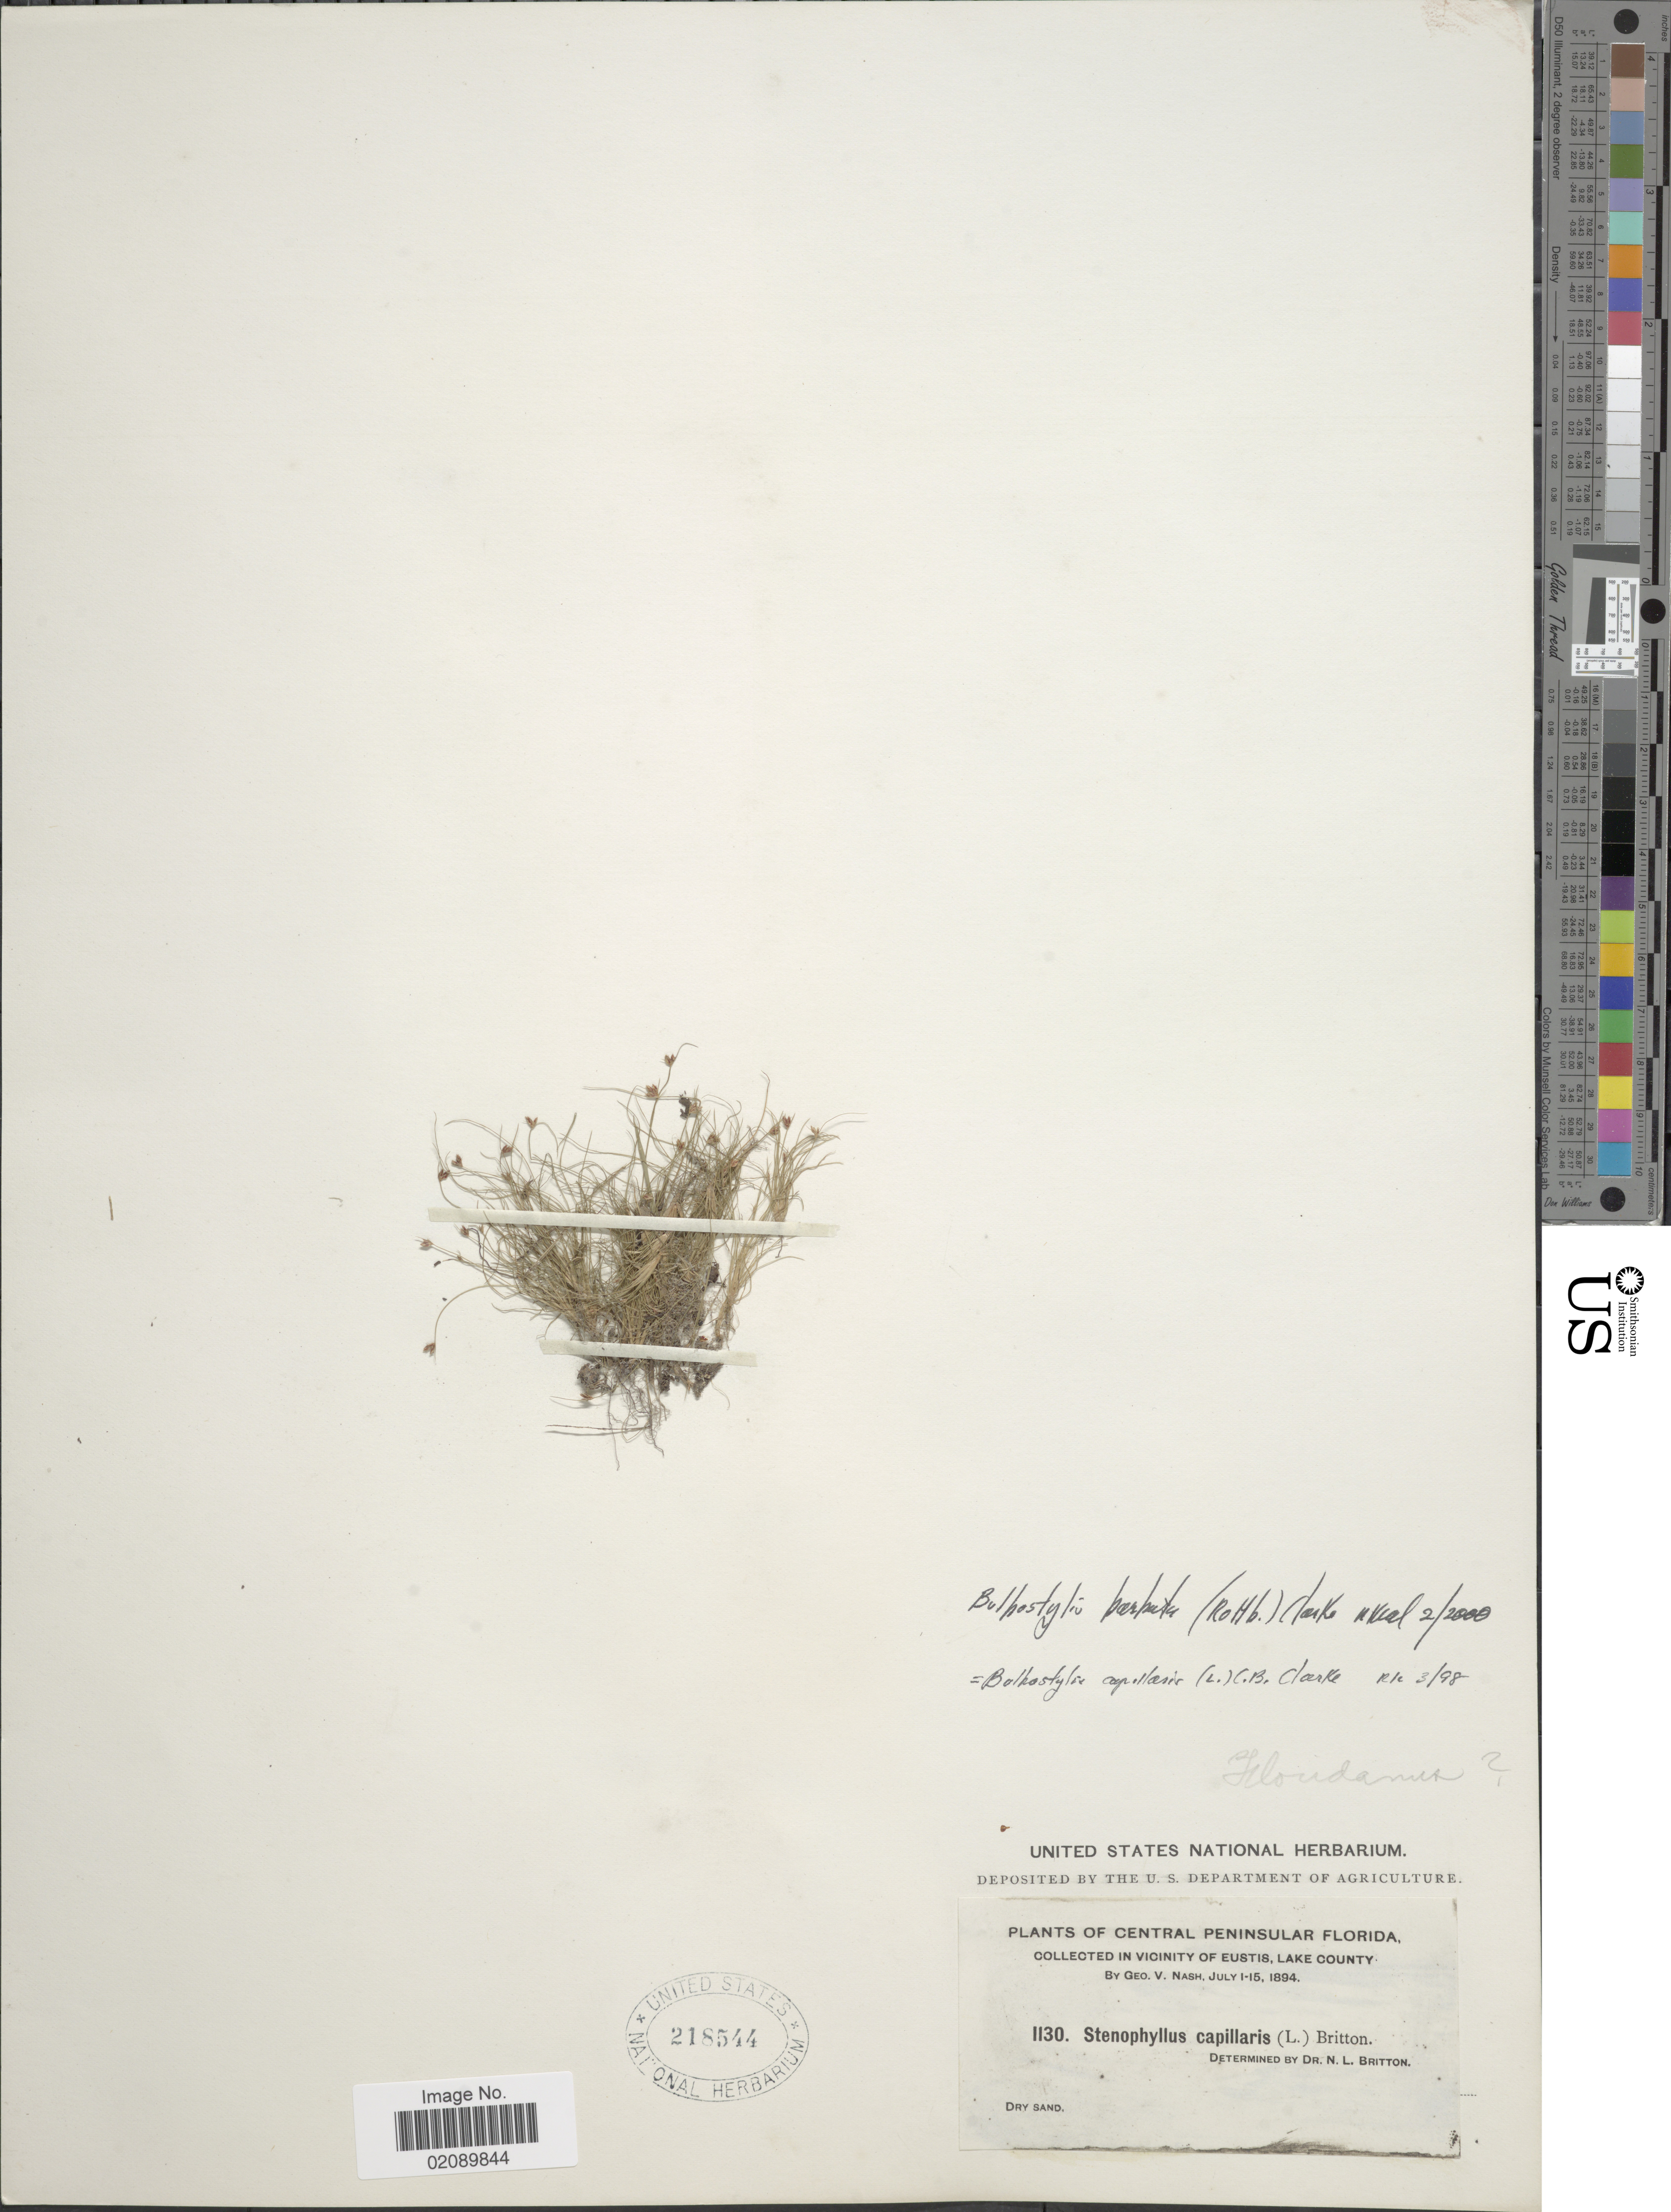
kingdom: Plantae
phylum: Tracheophyta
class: Liliopsida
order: Poales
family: Cyperaceae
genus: Bulbostylis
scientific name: Bulbostylis barbata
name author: (Rottb.) C.B. Clarke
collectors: G. V. Nash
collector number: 1130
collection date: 1894-07-01/1894-07-15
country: United States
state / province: Florida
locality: Central Peninsular Florida. In Vicinity of Eustis, Lake County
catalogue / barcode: US 218544